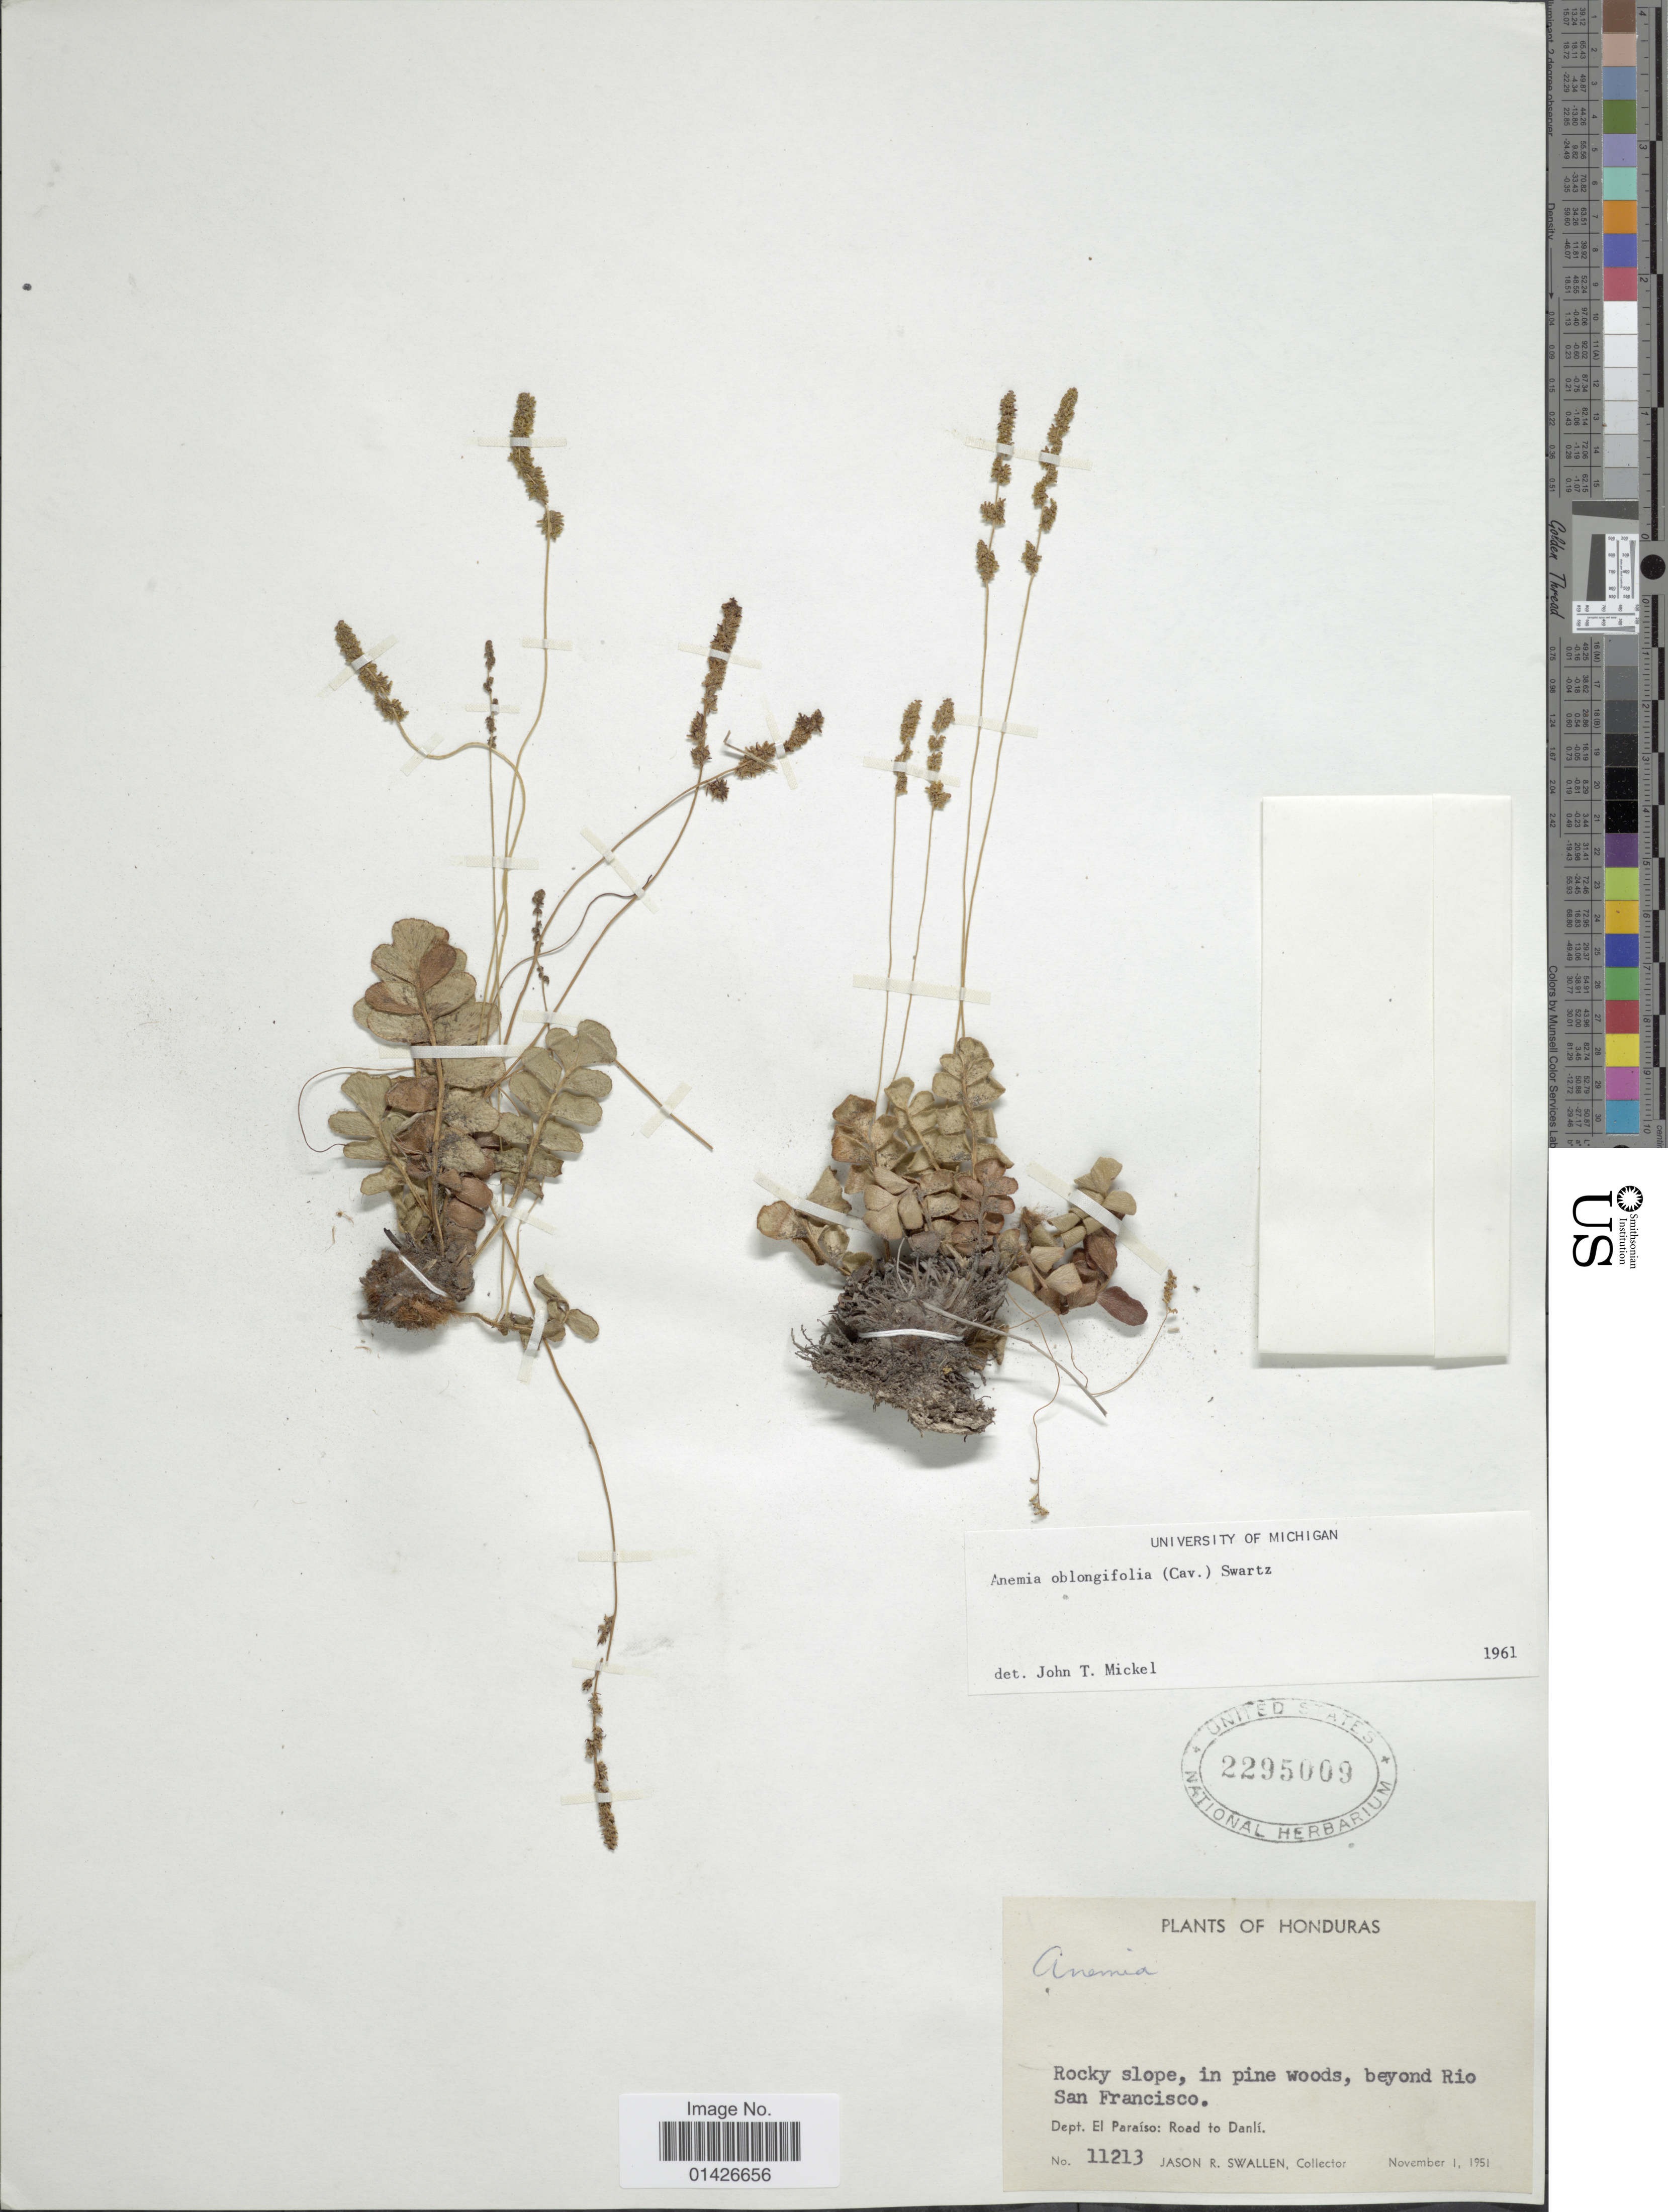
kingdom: Plantae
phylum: Tracheophyta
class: Polypodiopsida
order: Schizaeales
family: Anemiaceae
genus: Anemia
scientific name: Anemia oblongifolia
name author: (Cav.) Sw.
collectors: J. R. Swallen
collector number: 11213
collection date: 1951-11-01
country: Honduras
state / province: El Paraíso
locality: Rocky slope, in pine woods, beyond Rio San Francisco, Dept. El Paraiso: Road to Danlí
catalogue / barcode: US 2295009